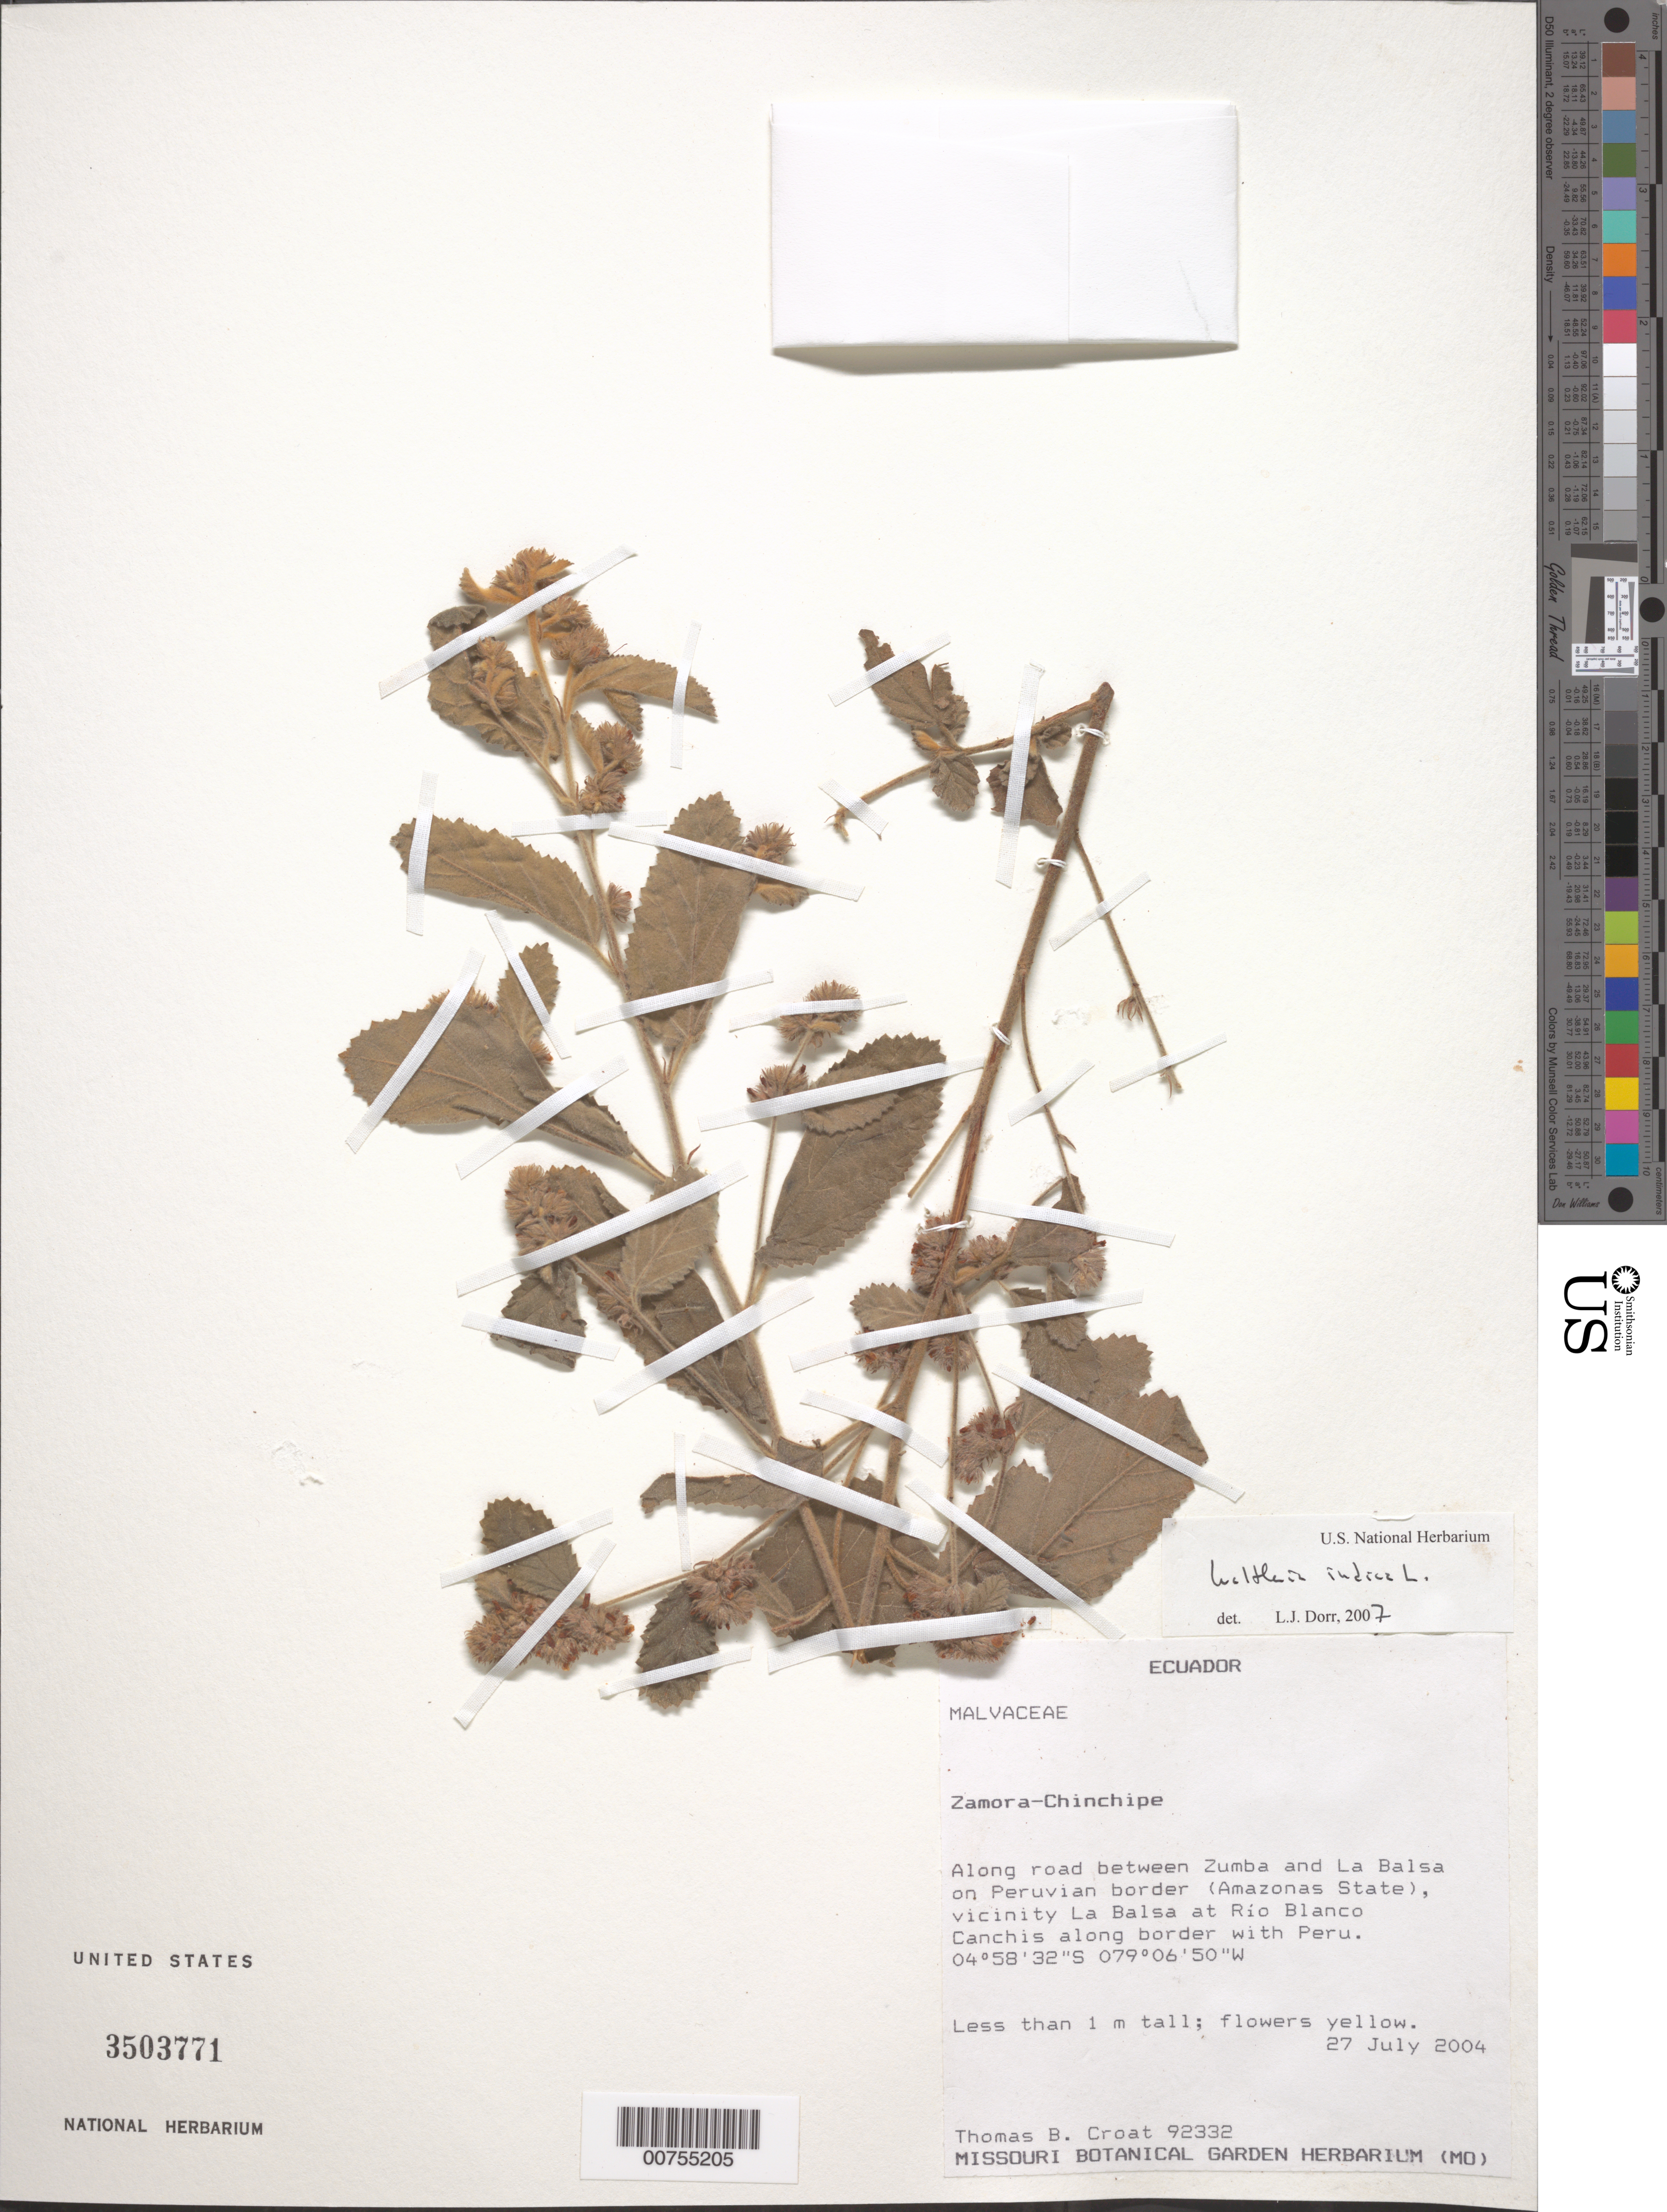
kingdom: Plantae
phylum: Tracheophyta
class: Magnoliopsida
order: Malvales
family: Malvaceae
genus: Waltheria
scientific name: Waltheria indica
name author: L.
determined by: Dorr, L. J., (BOT), Smithsonian Institution - National Museum of Natural History (UNITED STATES)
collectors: T. B. Croat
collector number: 92332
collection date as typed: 27 Jul 2004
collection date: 2004-07-27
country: Ecuador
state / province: Zamora-Chinchipe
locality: Along road between Zumba and La Balsa on Peruvian border (Amazonas State), vicinity La Balsa at Río Blanco Canchis along border with Peru.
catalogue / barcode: US 3503771